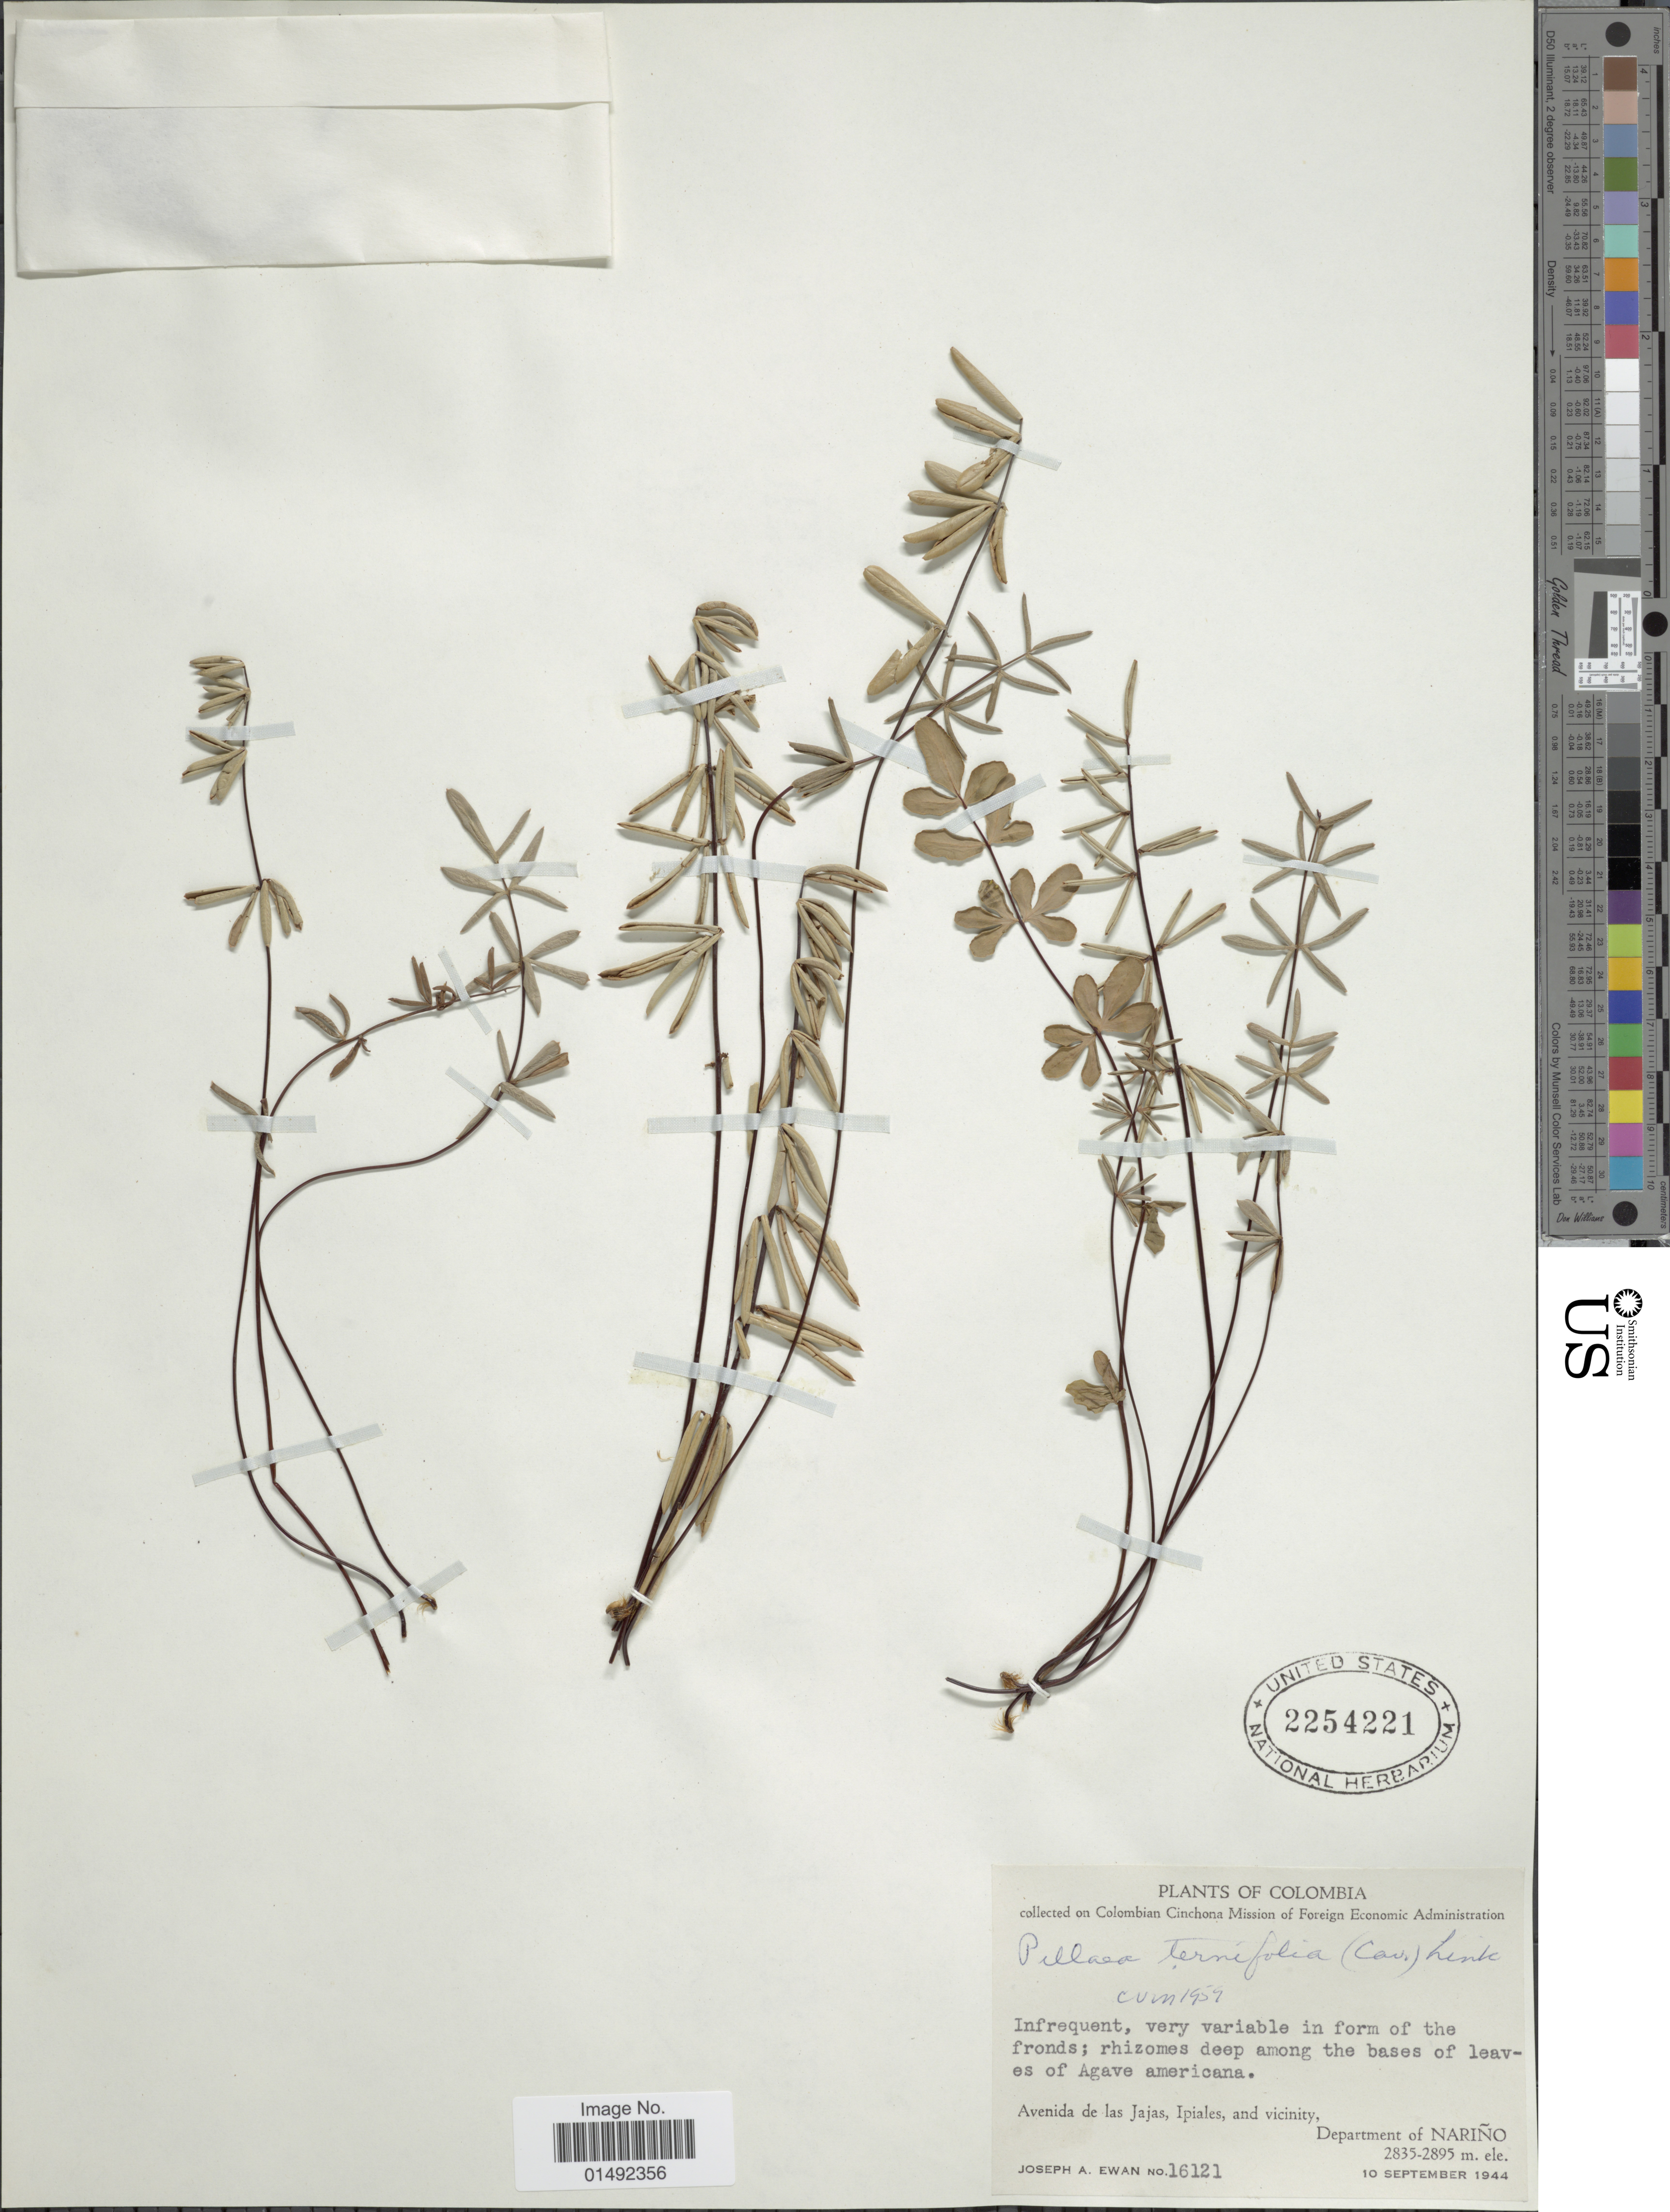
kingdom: Plantae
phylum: Tracheophyta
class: Polypodiopsida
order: Polypodiales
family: Pteridaceae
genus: Pellaea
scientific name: Pellaea ternifolia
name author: (Cav.) Link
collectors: J. A. Ewan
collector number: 16121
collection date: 1944-09-10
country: Colombia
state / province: Nariño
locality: Rhizomes deep among the bases of leaves of Agave americana, Avenida de las Jajas, Ipiales, and vicinity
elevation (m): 2835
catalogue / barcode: US 2254221